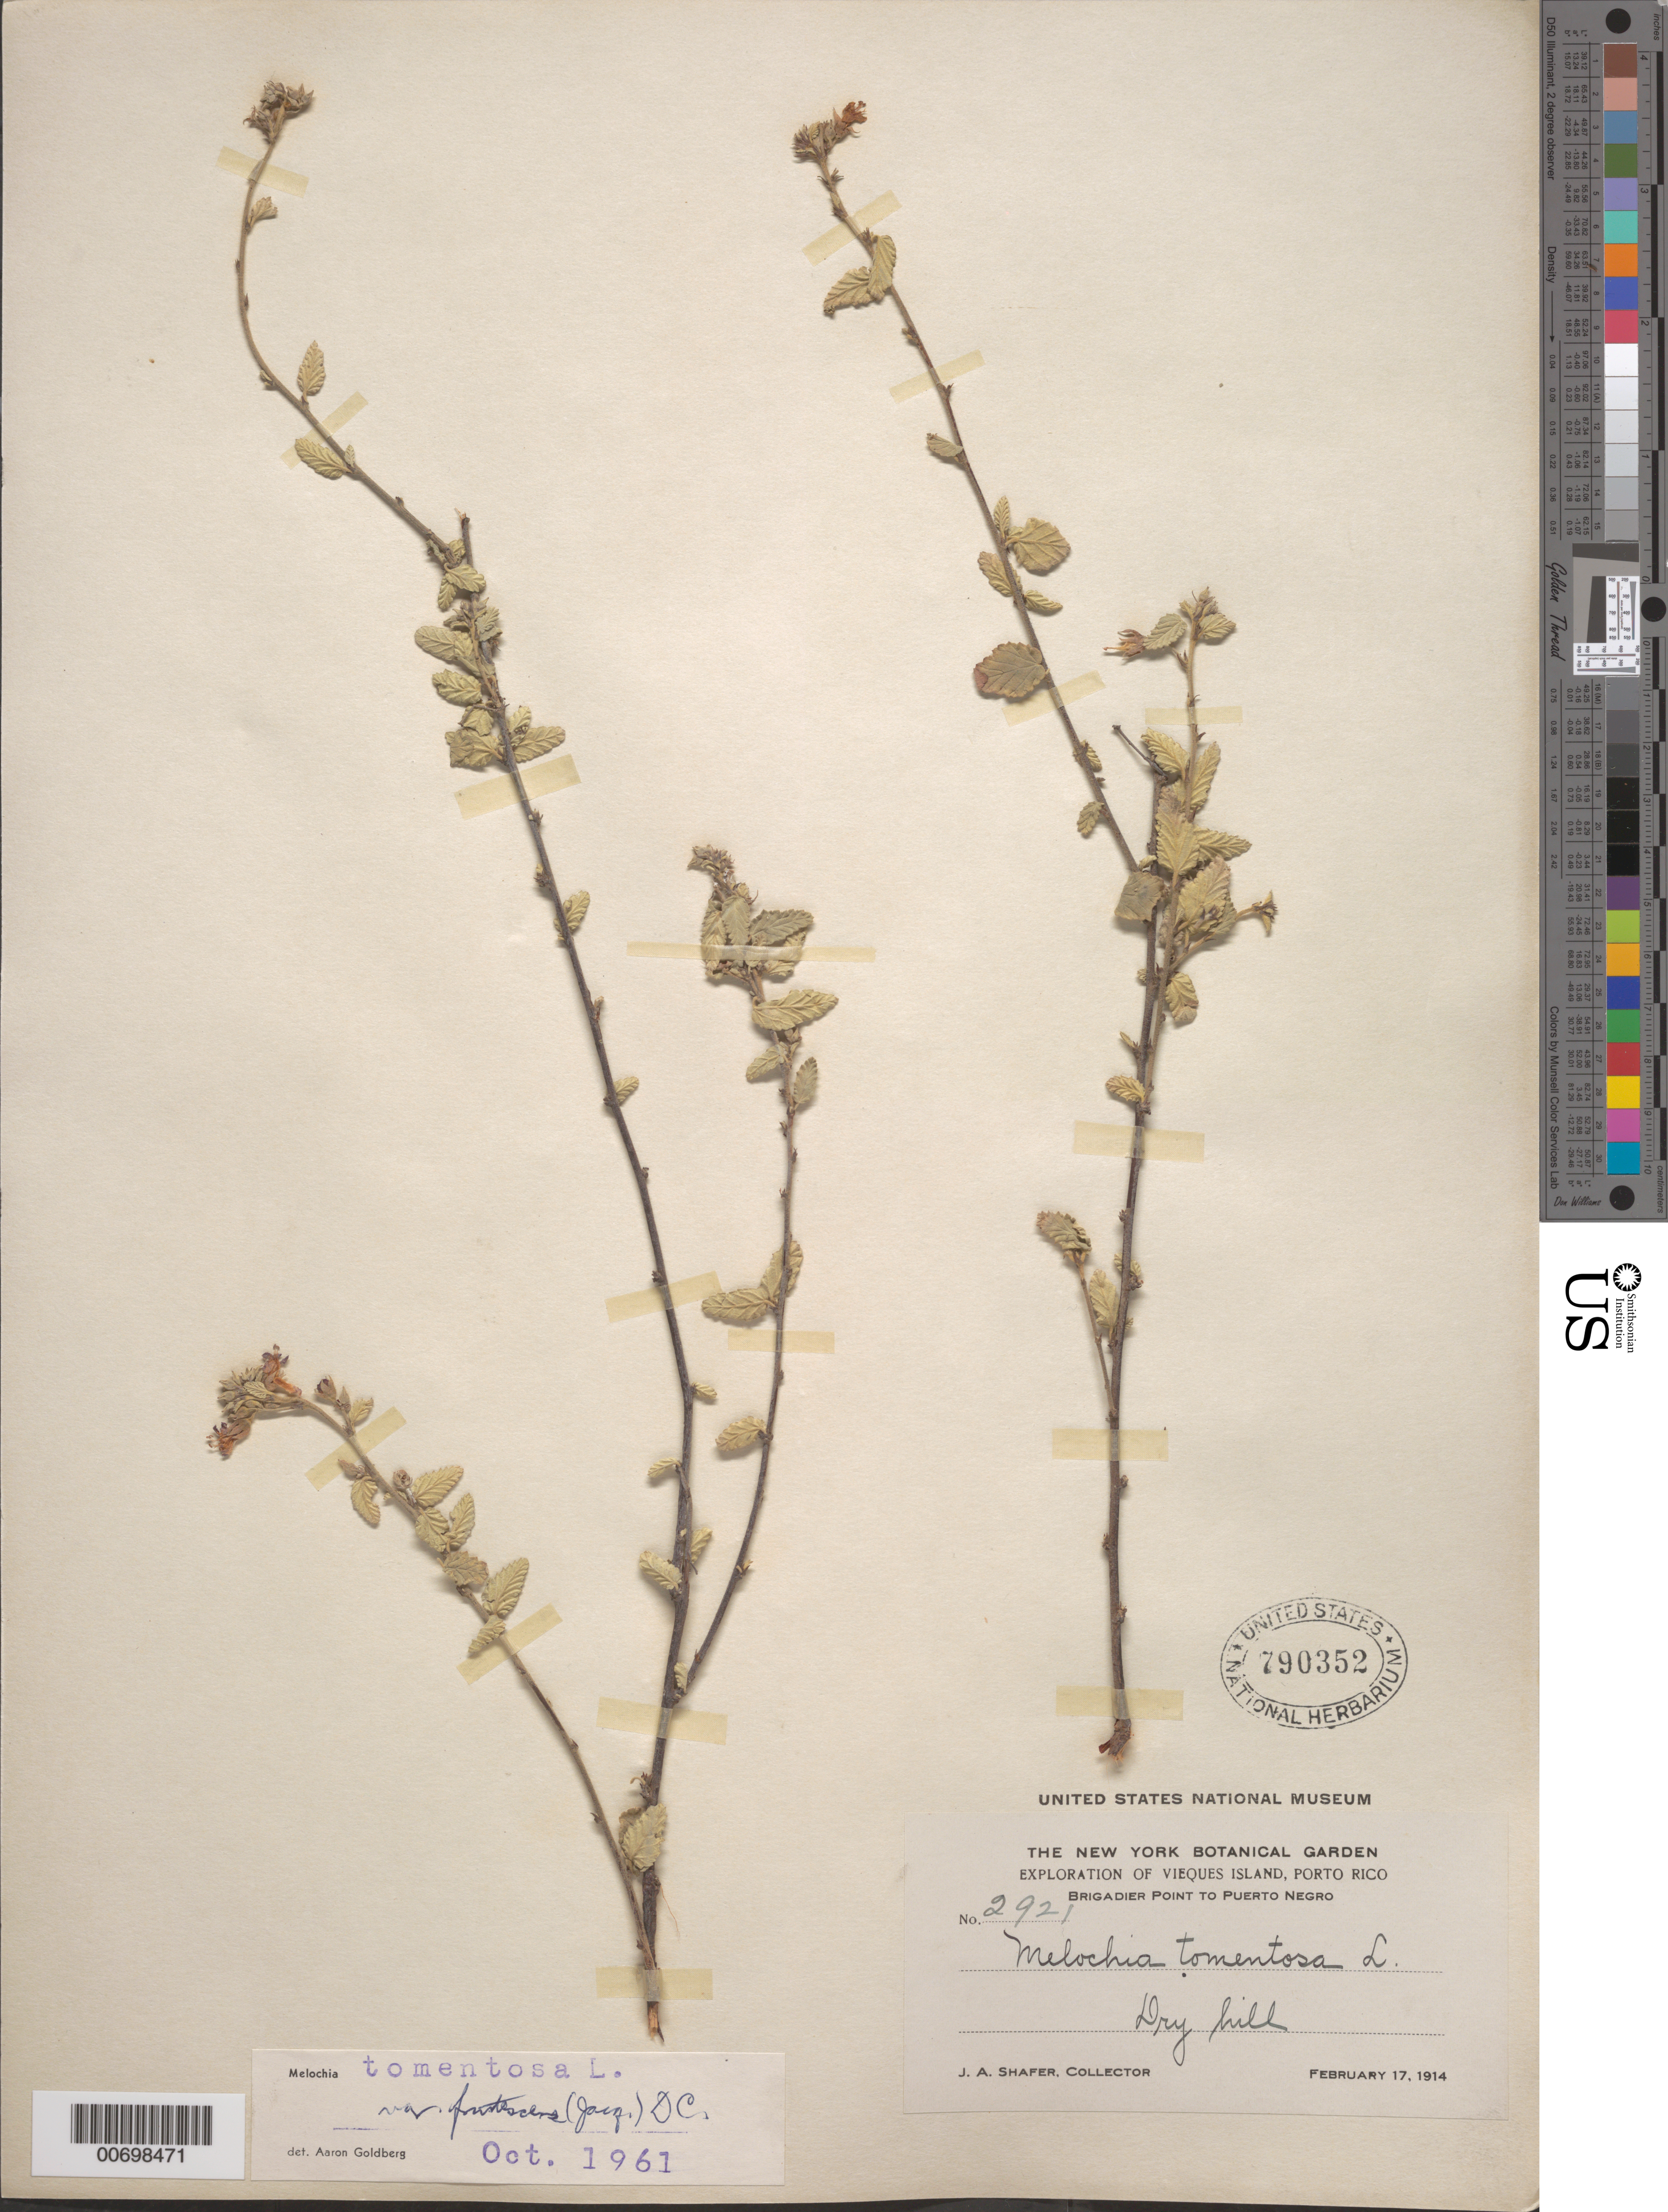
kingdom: Plantae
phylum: Tracheophyta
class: Magnoliopsida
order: Malvales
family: Malvaceae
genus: Melochia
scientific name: Melochia tomentosa var. frutescens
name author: DC.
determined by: Goldberg, Aaron, (US), NMNH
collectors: J. A. Shafer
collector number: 2921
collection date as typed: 17 Feb 1914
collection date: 1914-02-17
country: Puerto Rico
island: Vieques I.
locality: Brigadier Point to Puerto Negro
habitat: Dry hill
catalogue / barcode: US 790352